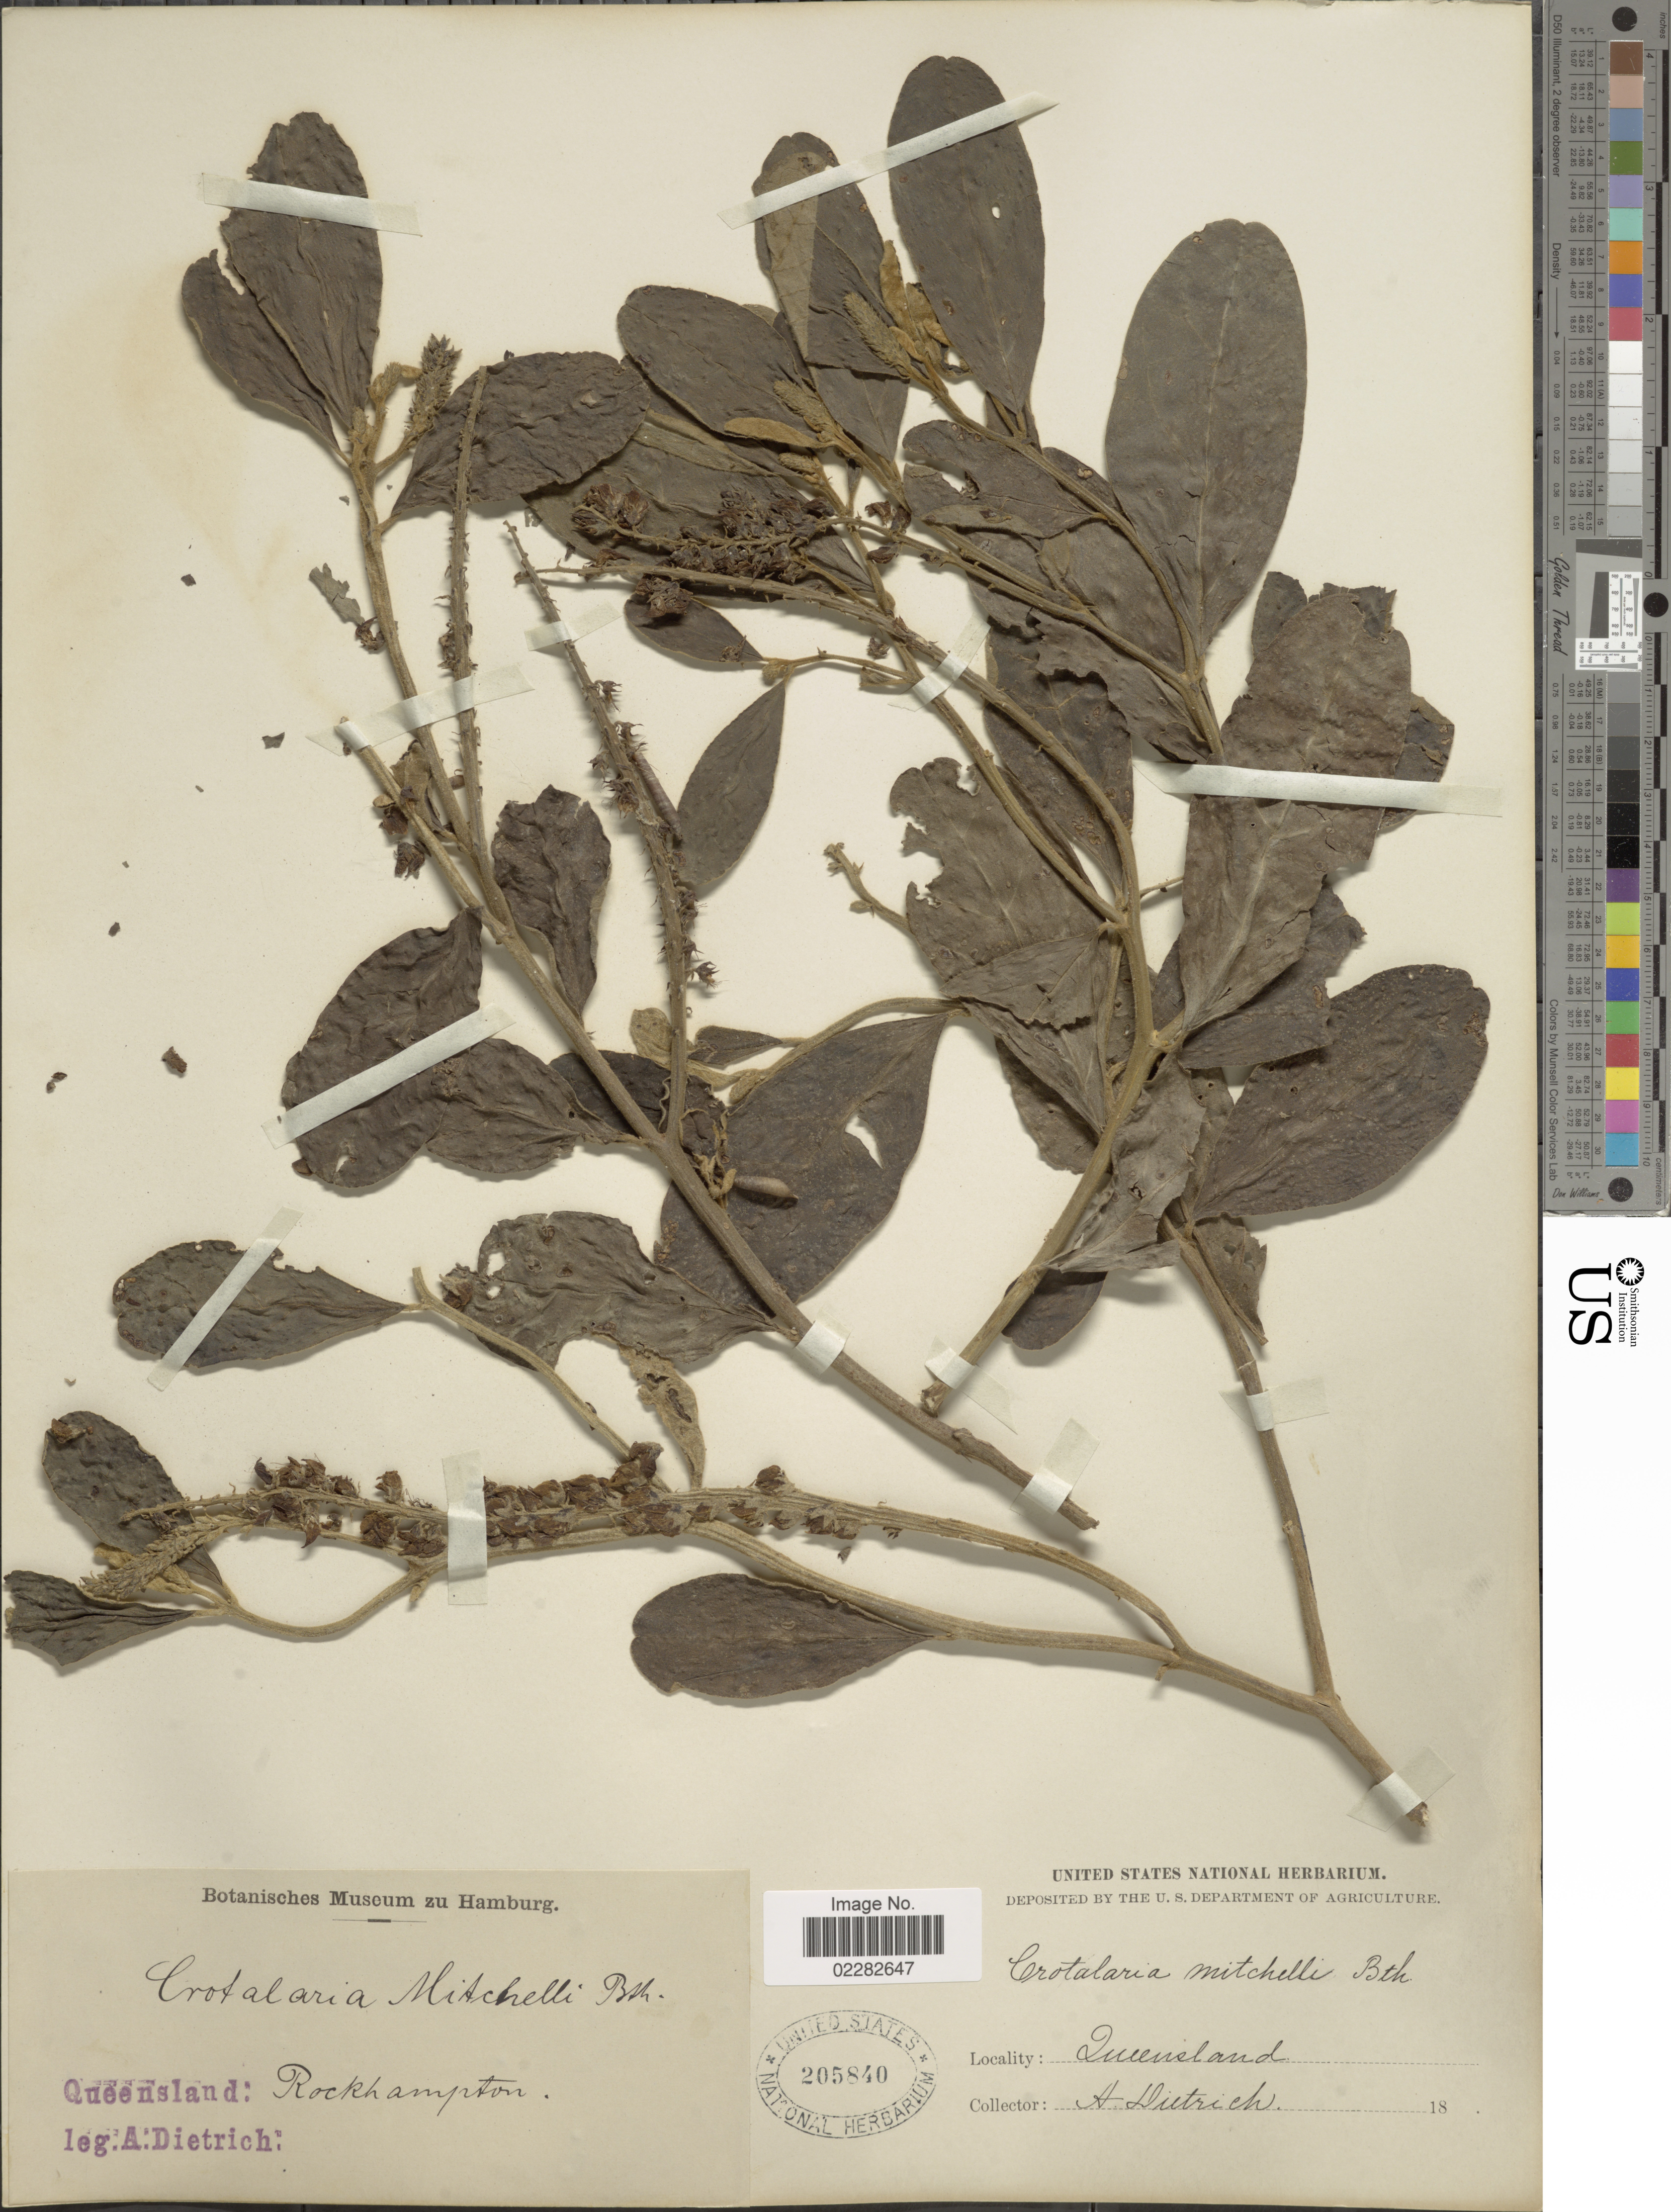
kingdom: Plantae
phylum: Tracheophyta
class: Magnoliopsida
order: Fabales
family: Fabaceae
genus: Crotalaria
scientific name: Crotalaria mitchelli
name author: F. Muell.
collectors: A. Dietrich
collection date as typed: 18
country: Australia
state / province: Queensland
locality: Rockhampton.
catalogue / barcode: US 205840